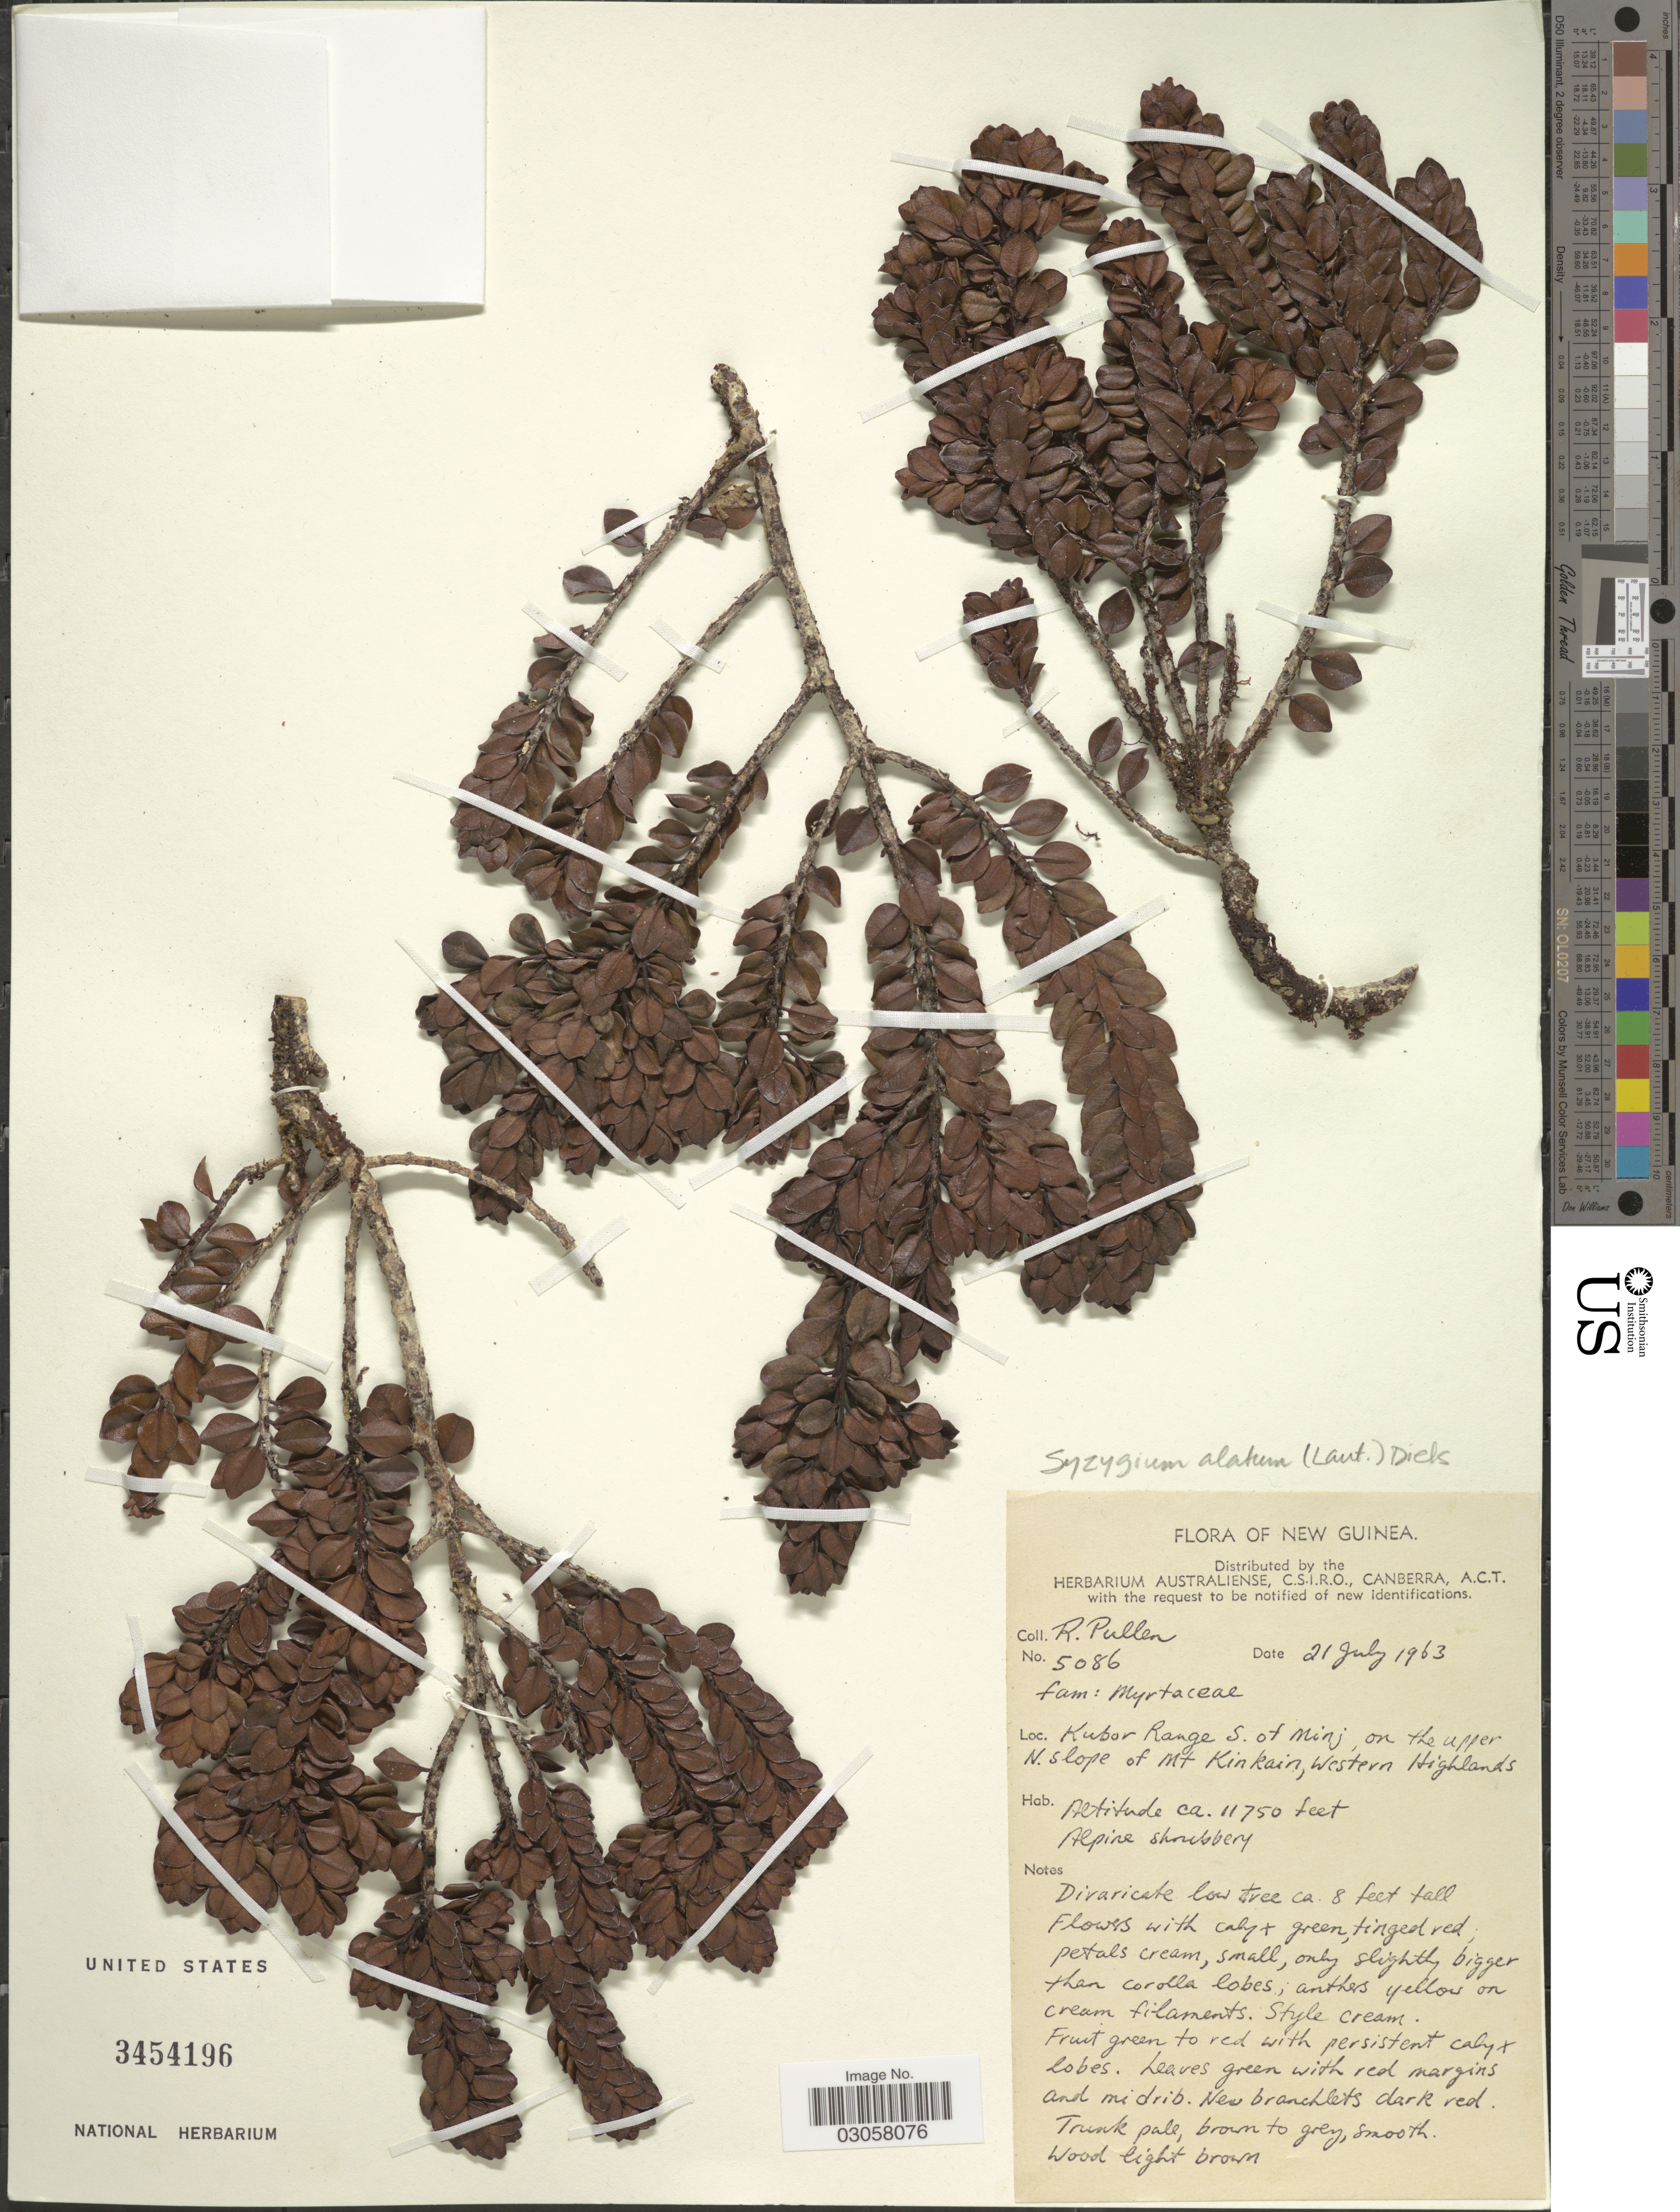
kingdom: Plantae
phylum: Tracheophyta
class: Magnoliopsida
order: Myrtales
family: Myrtaceae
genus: Syzygium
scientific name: Syzygium alatum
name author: (Lauterb.) Diels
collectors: R. Pullen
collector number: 5086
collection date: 1963-07-21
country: Papua New Guinea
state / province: Western Highlands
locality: New Guinea. Kubor Range S. of Minj, on the upper N. slope of Mt. Kinkain.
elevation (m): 3581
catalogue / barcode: US 3454196